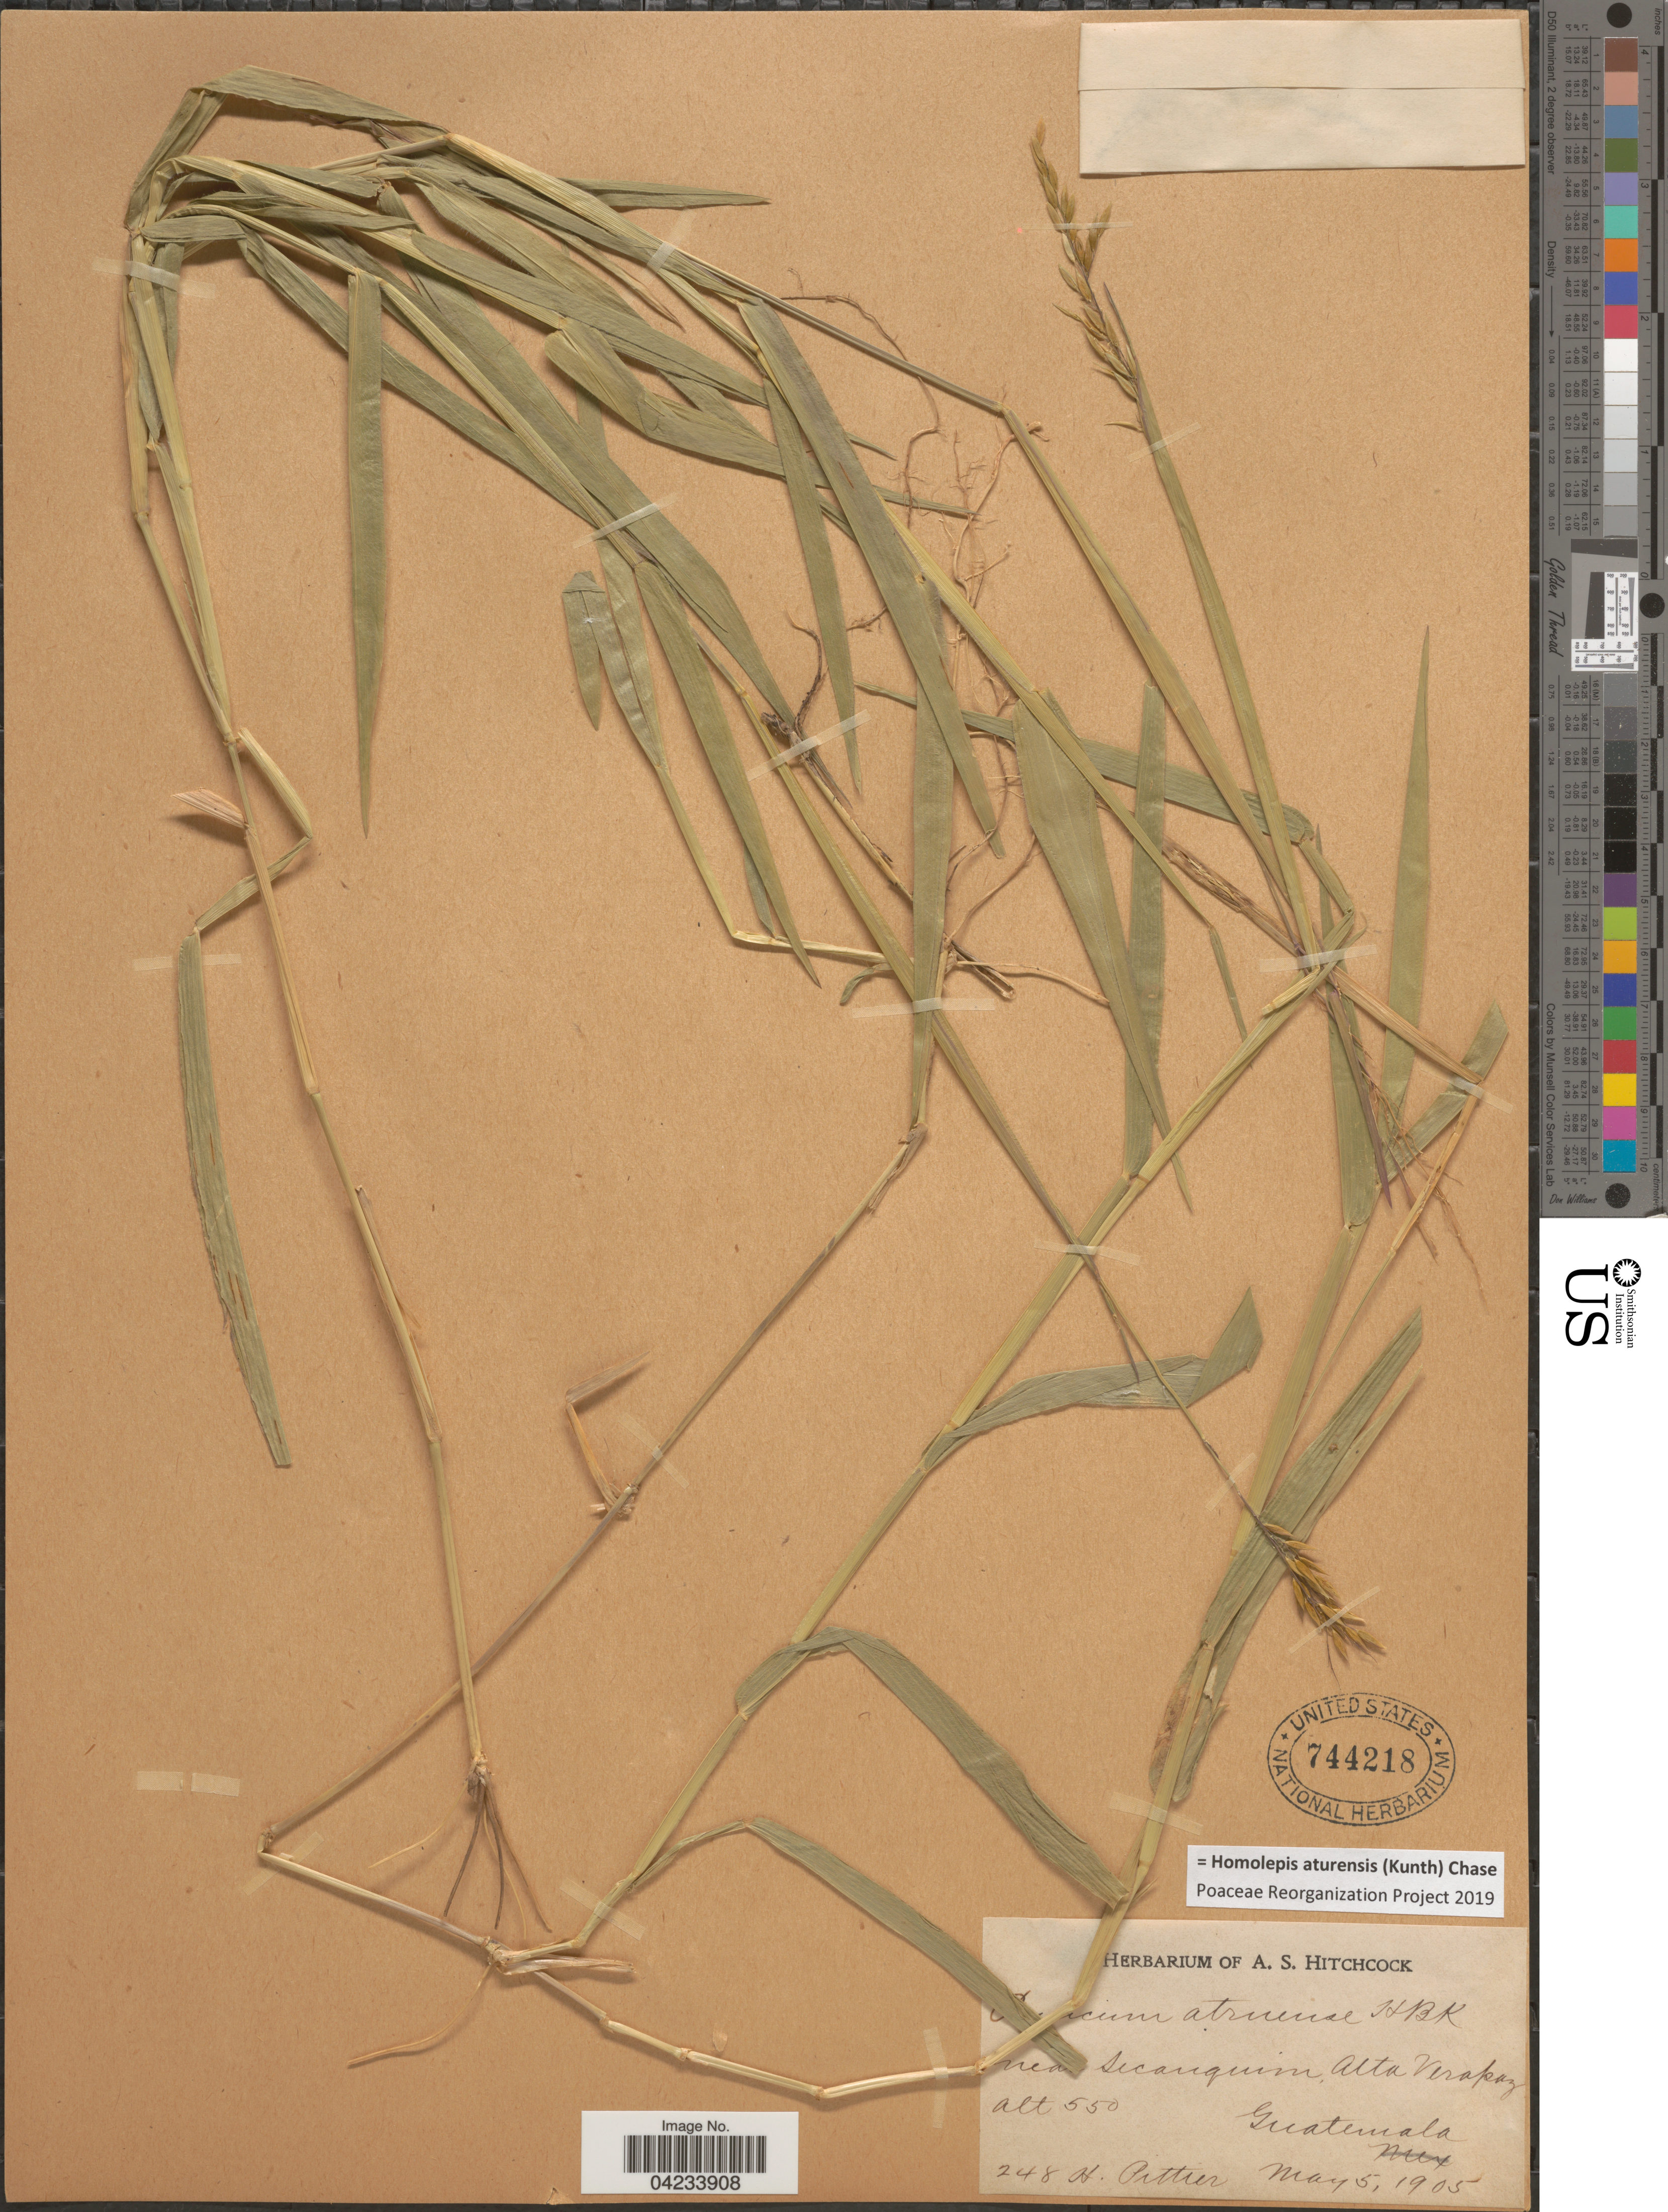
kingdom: Plantae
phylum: Tracheophyta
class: Liliopsida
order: Poales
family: Poaceae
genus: Homolepis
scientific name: Homolepis aturensis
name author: (Kunth) Chase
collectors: H. F. Pittier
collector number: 248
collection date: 1905-05-05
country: Guatemala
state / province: Alta Verapaz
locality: Near Secanquim, Alta Verapaz.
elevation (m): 550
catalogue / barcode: US 744218